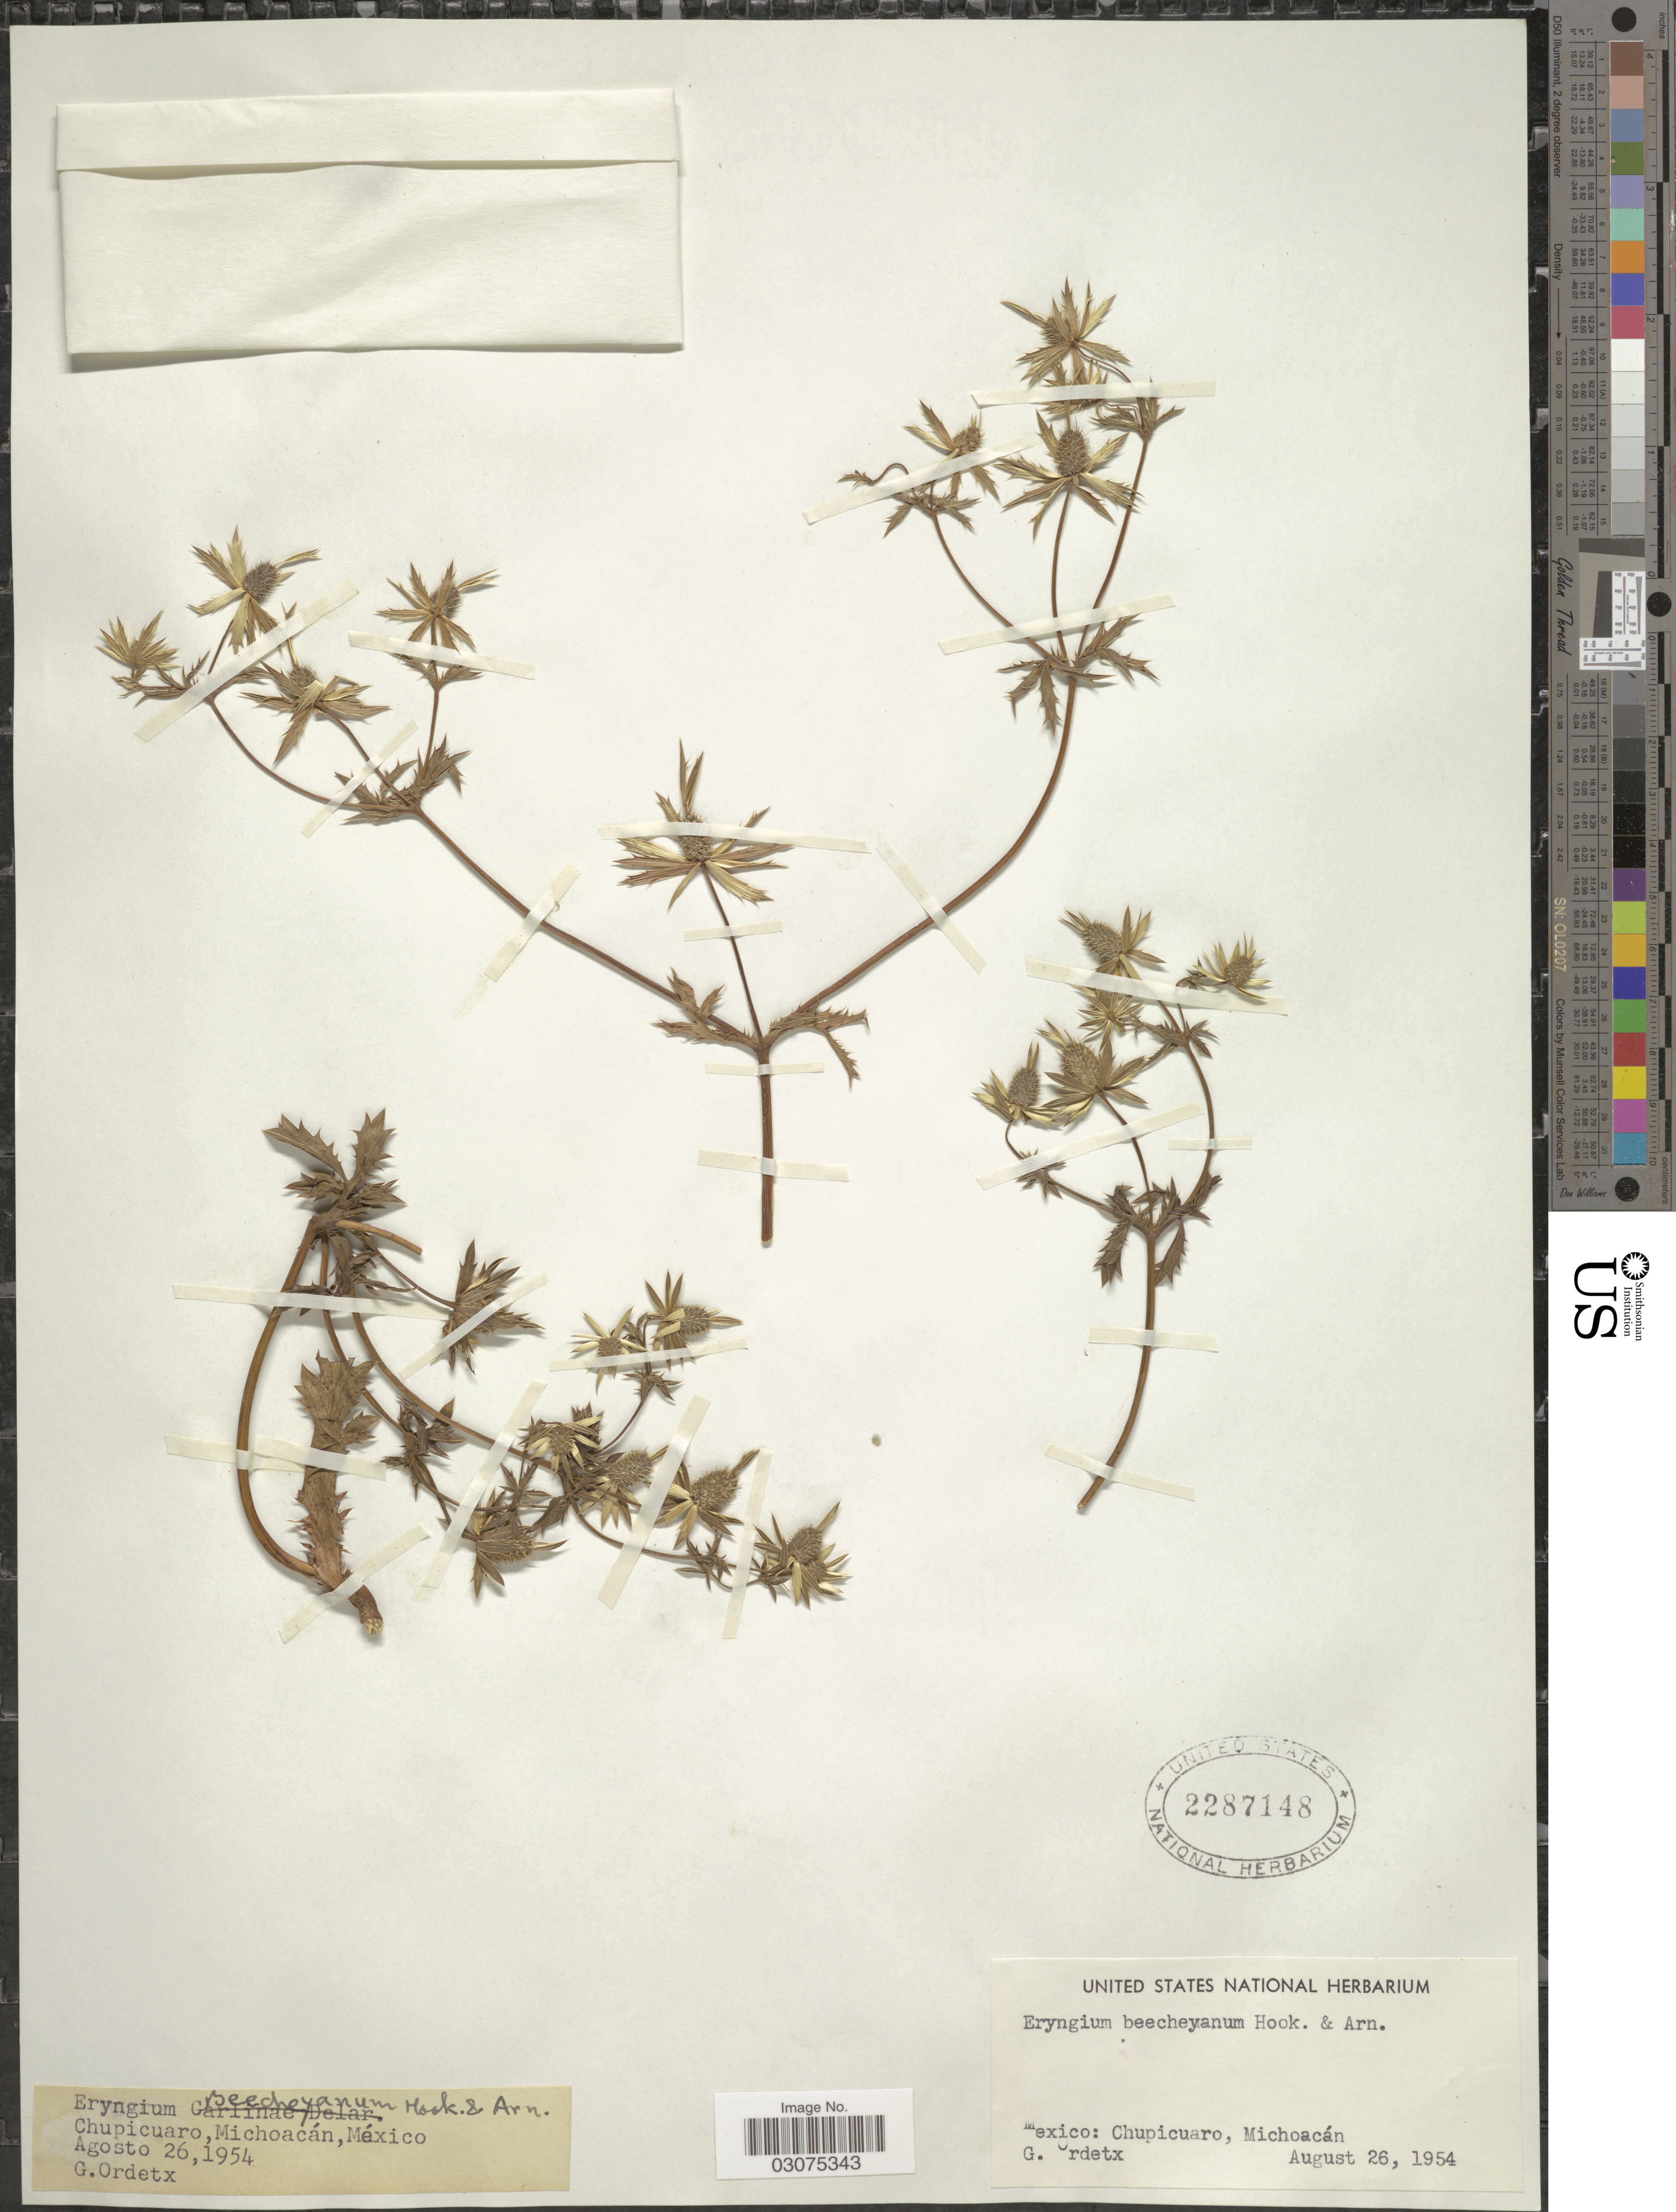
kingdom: Plantae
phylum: Tracheophyta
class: Magnoliopsida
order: Apiales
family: Apiaceae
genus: Eryngium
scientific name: Eryngium beecheyanum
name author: Hook. f. & Arn.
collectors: Ordetx, G.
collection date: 1954-08-26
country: Mexico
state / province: Michoacán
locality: Chupicuaro.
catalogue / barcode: US 2287148